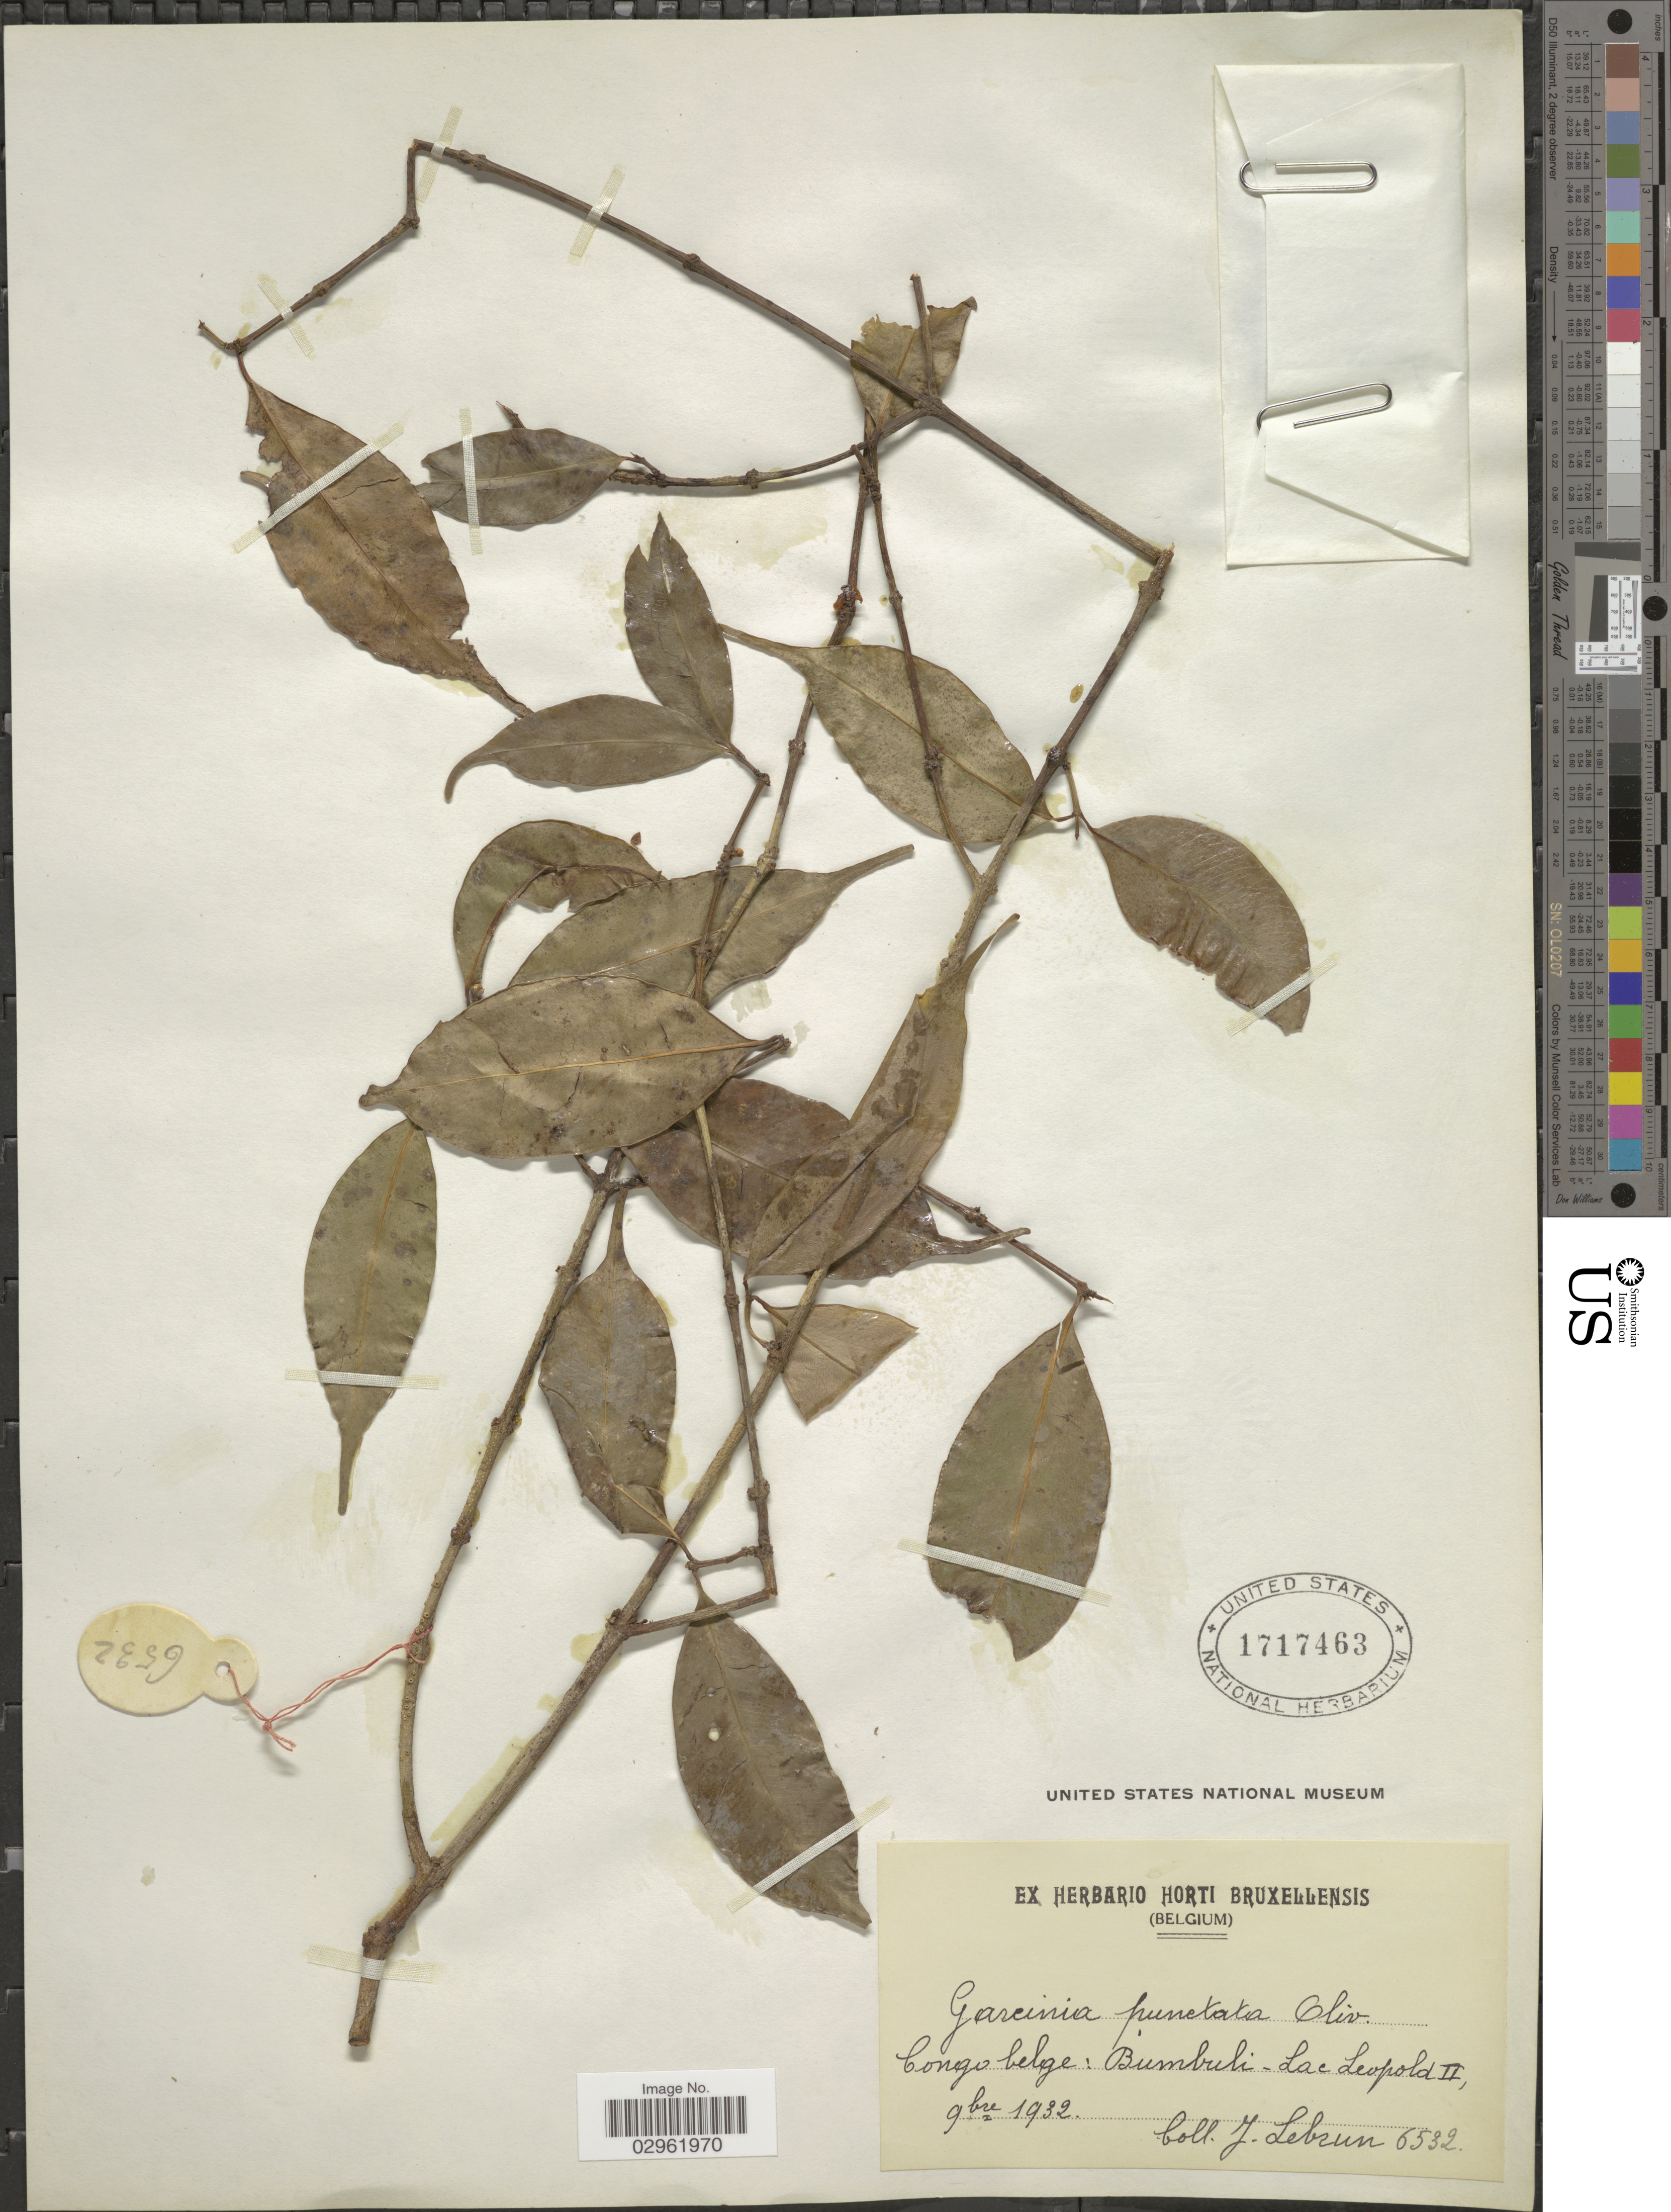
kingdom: Plantae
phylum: Tracheophyta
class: Magnoliopsida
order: Malpighiales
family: Clusiaceae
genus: Garcinia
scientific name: Garcinia punctata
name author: Oliv.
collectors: J. A. Lebrun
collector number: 6532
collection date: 1932-11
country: Congo, Democratic Republic of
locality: Congo Belge: Bumbuli - Lac Leopold II.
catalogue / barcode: US 1717463